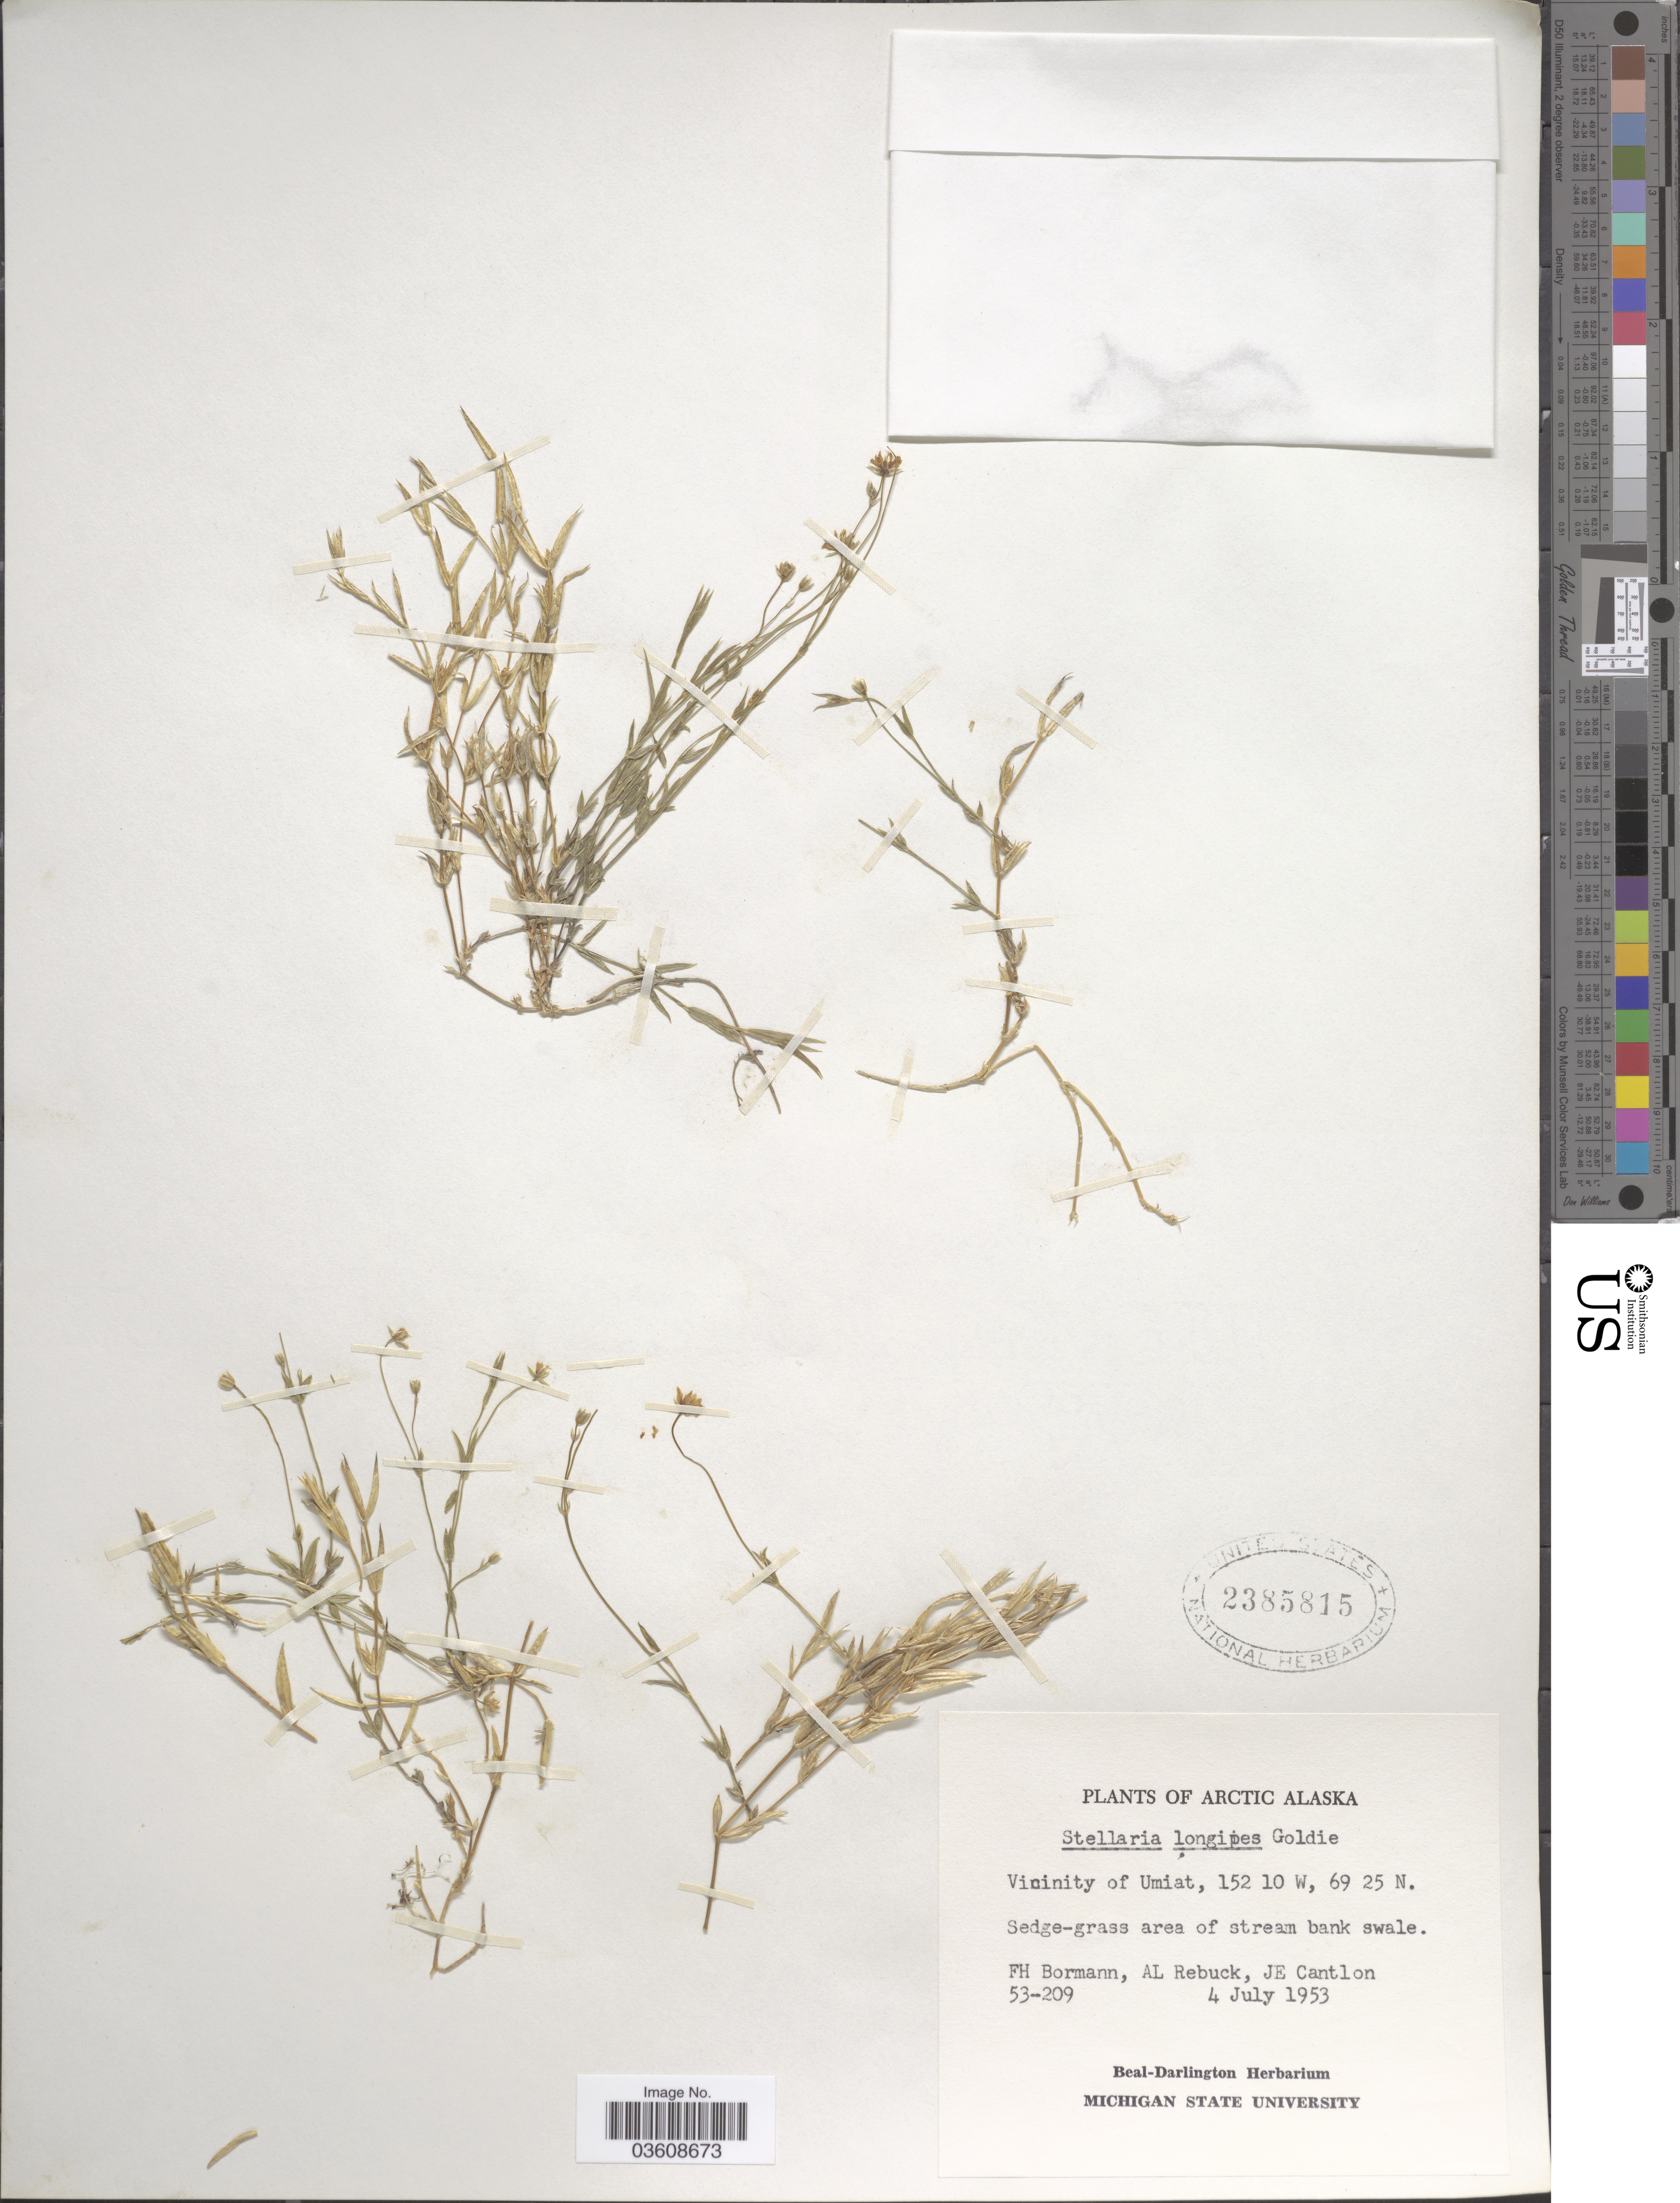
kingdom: Plantae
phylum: Tracheophyta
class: Magnoliopsida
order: Caryophyllales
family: Caryophyllaceae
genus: Stellaria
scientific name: Stellaria longipes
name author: Goldie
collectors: F. Bormann, A. Rebuck & J. Cantlon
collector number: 53-209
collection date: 1953-07-04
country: United States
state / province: Alaska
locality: Arctic Alaska. Vicinity of Umiat.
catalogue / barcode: US 2385815